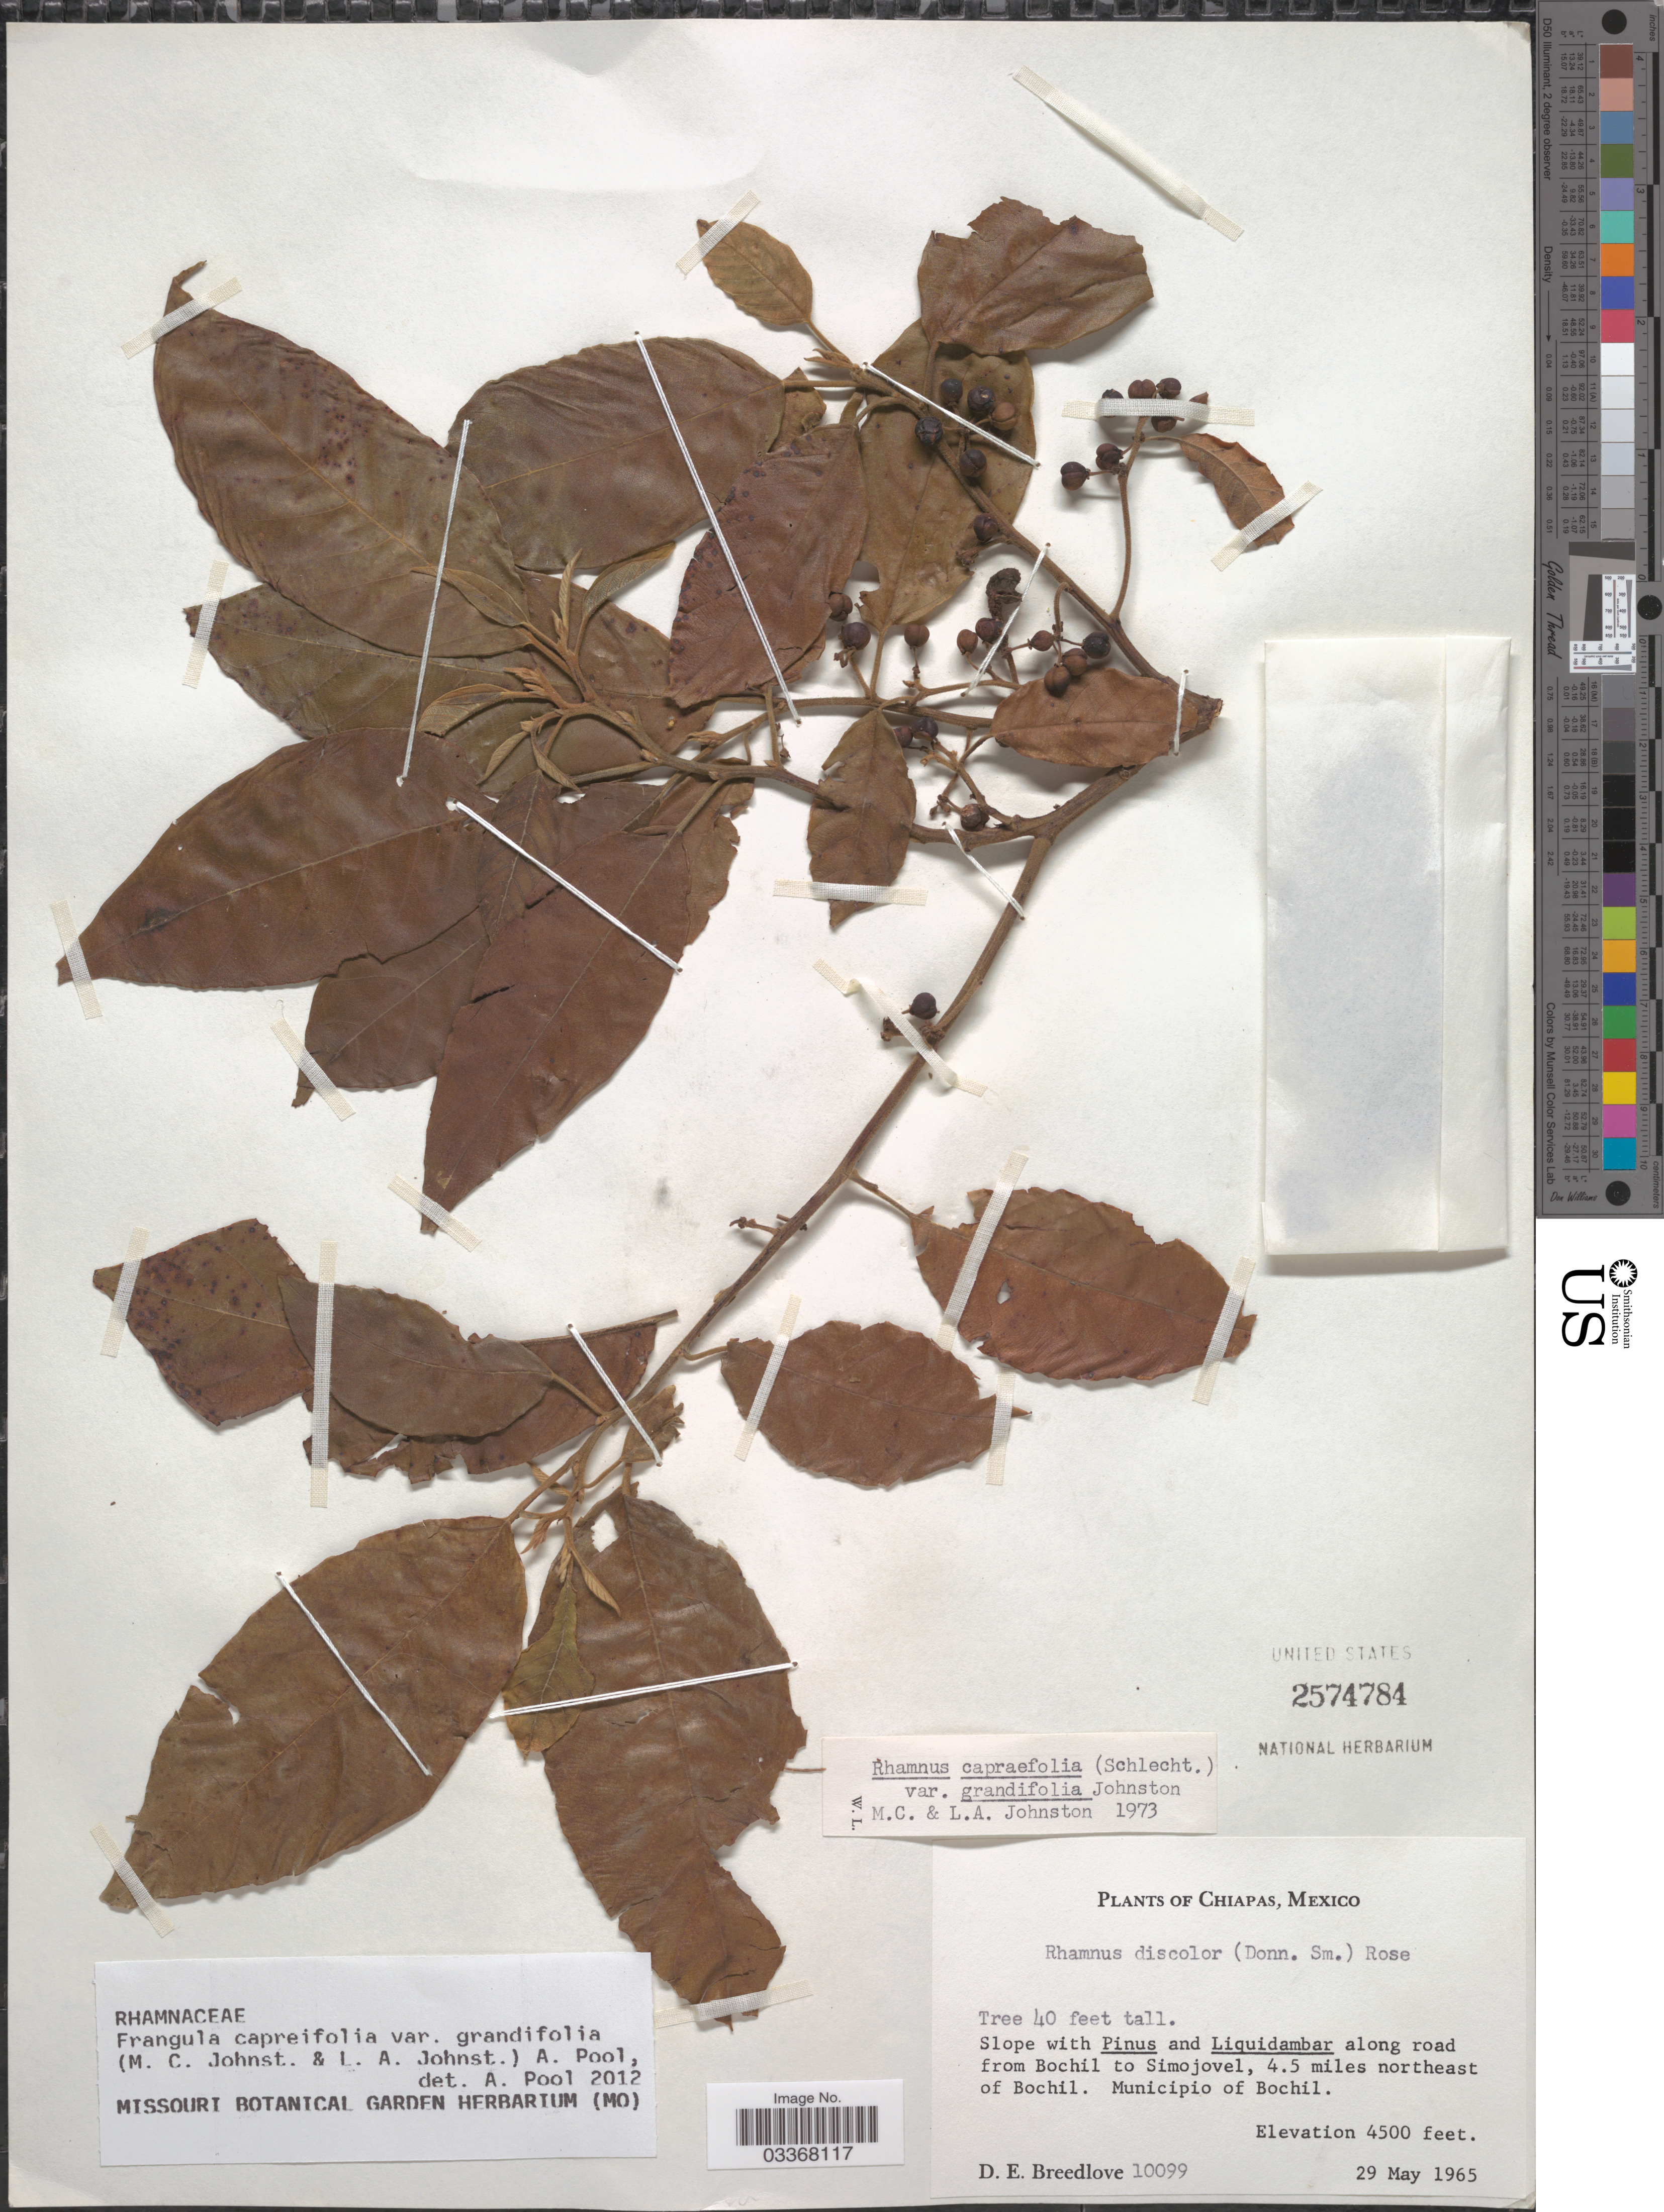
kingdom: Plantae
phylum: Tracheophyta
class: Magnoliopsida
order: Rosales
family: Rhamnaceae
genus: Frangula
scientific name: Frangula capreifolia var. grandifolia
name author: (M.C. Johnst. & L.A. Johnst.) A. Pool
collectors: D. E. Breedlove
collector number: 10099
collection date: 1965-05-29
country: Mexico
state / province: Chiapas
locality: Along road from Bochil to Simojovel, 4.5 miles northeast of Bochil. Municipio of Bochil.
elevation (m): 1372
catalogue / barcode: US 2574784